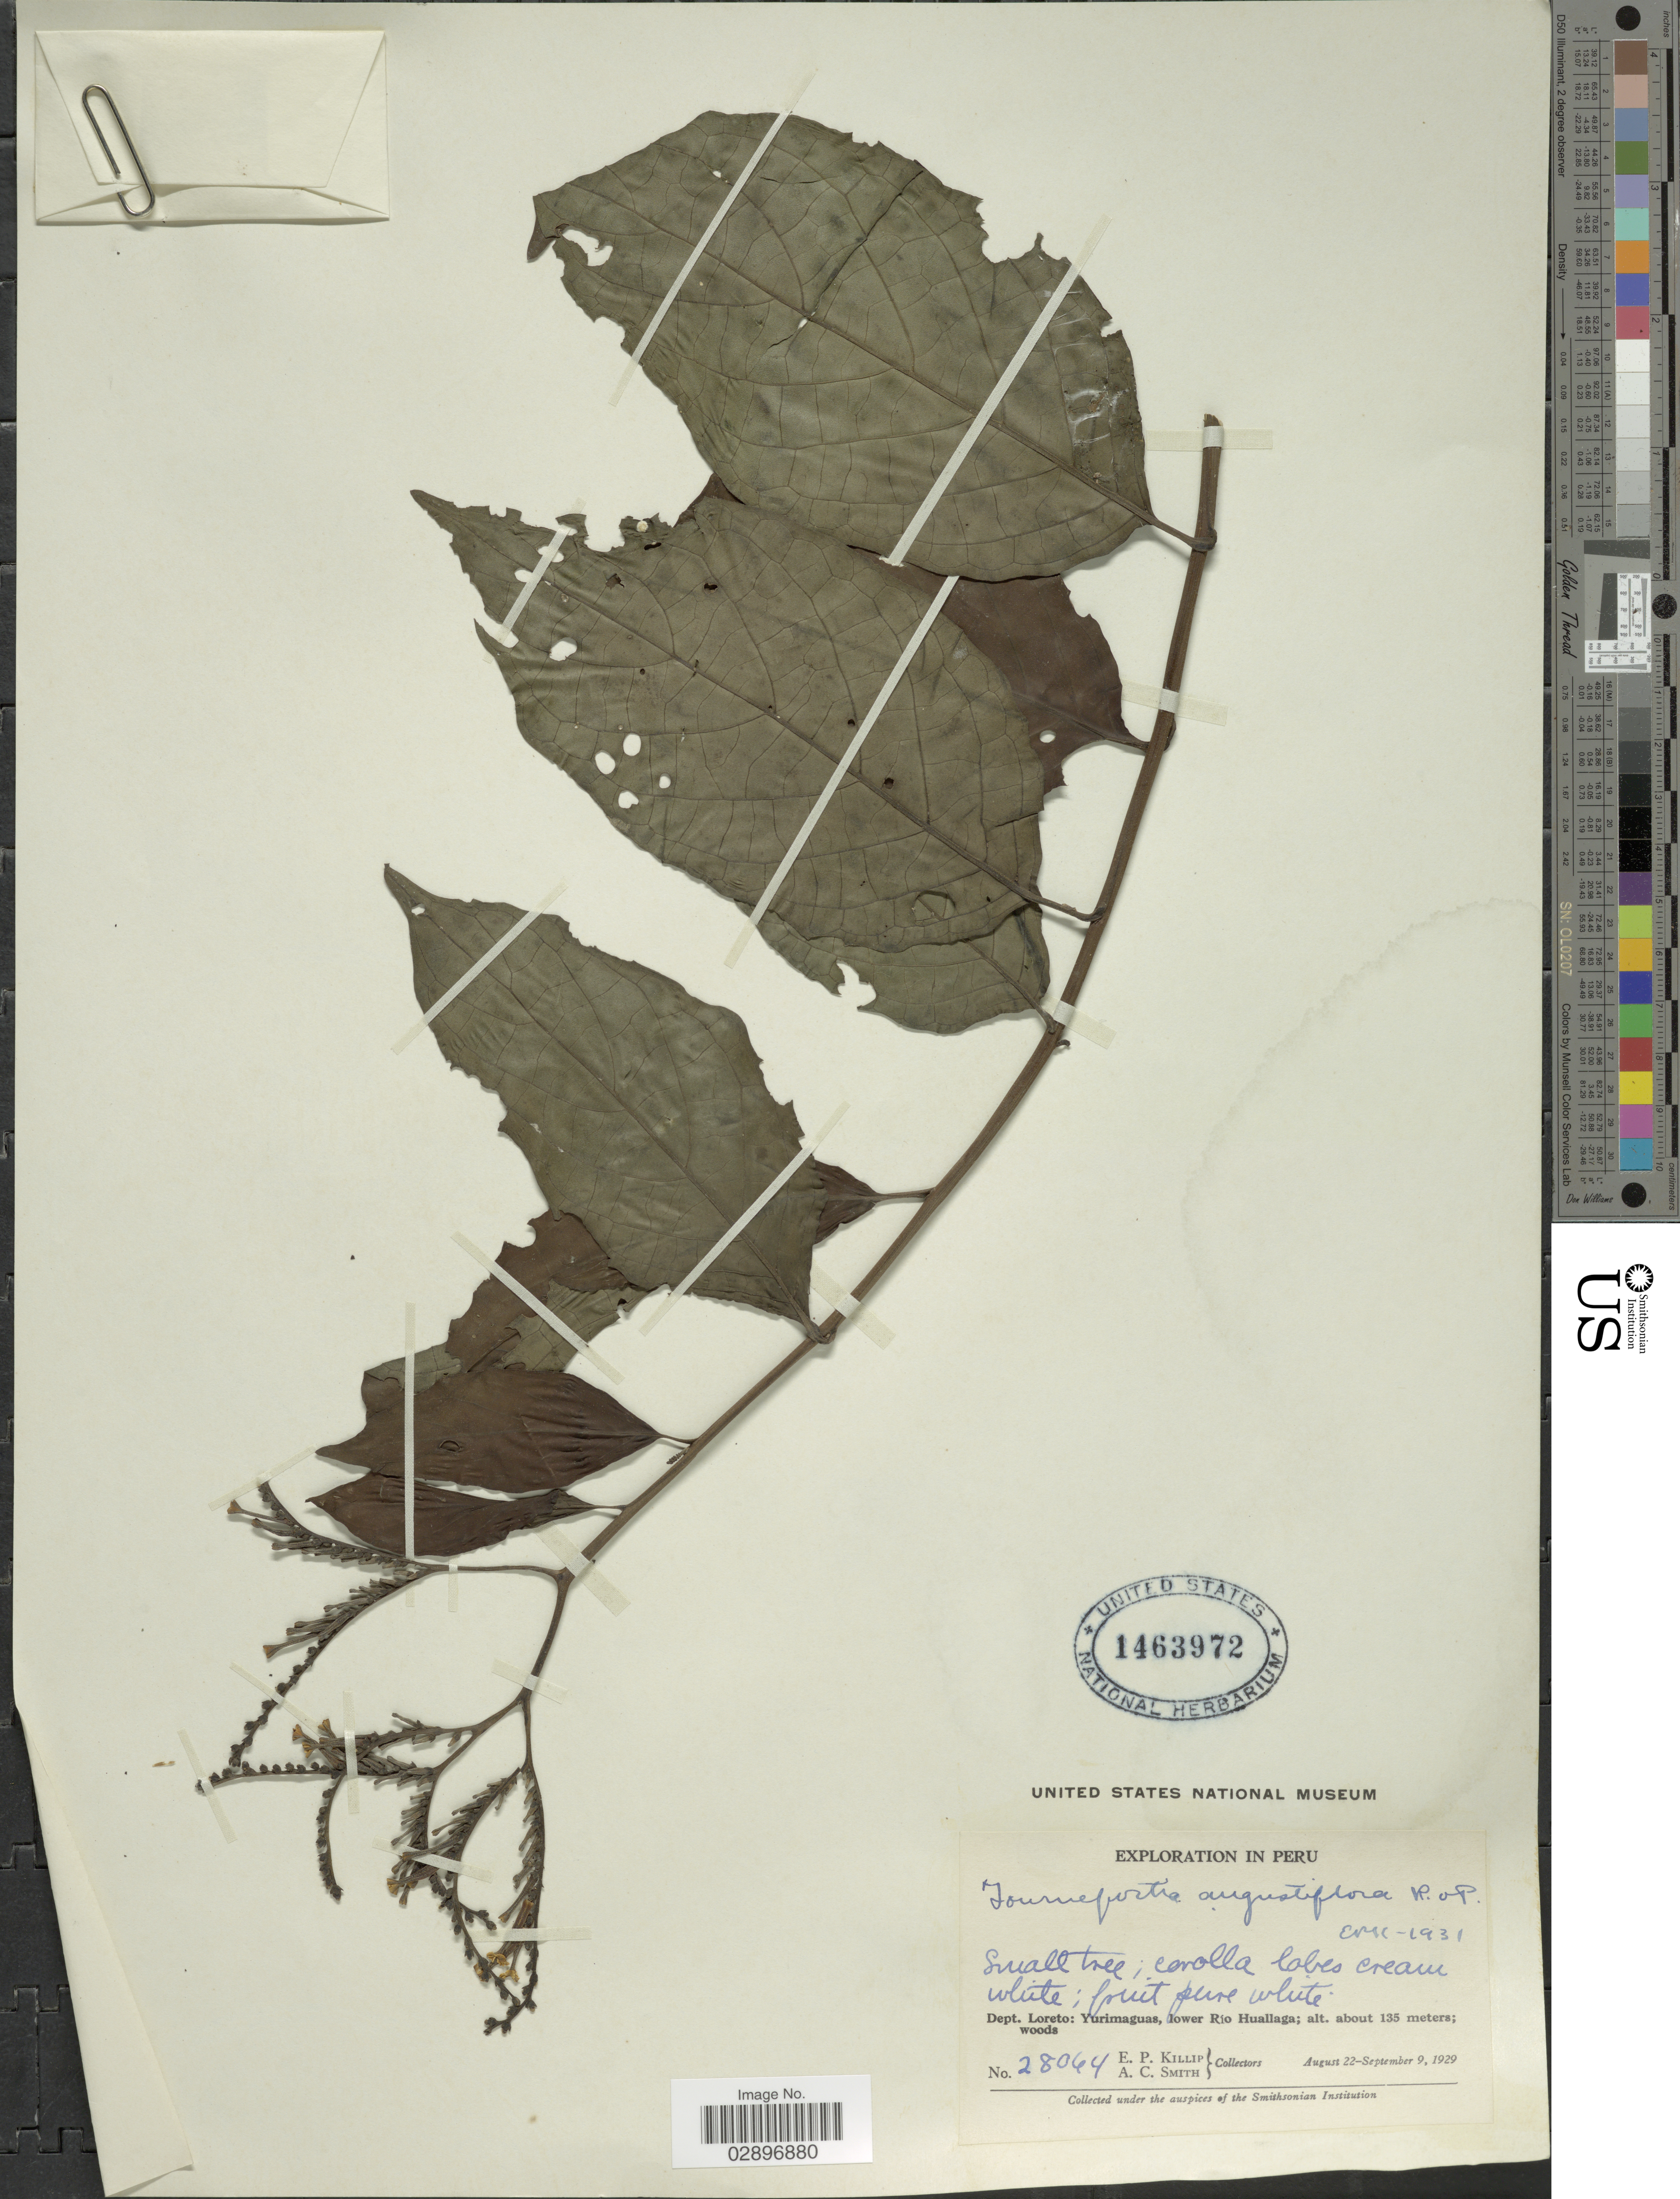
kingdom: Plantae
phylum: Tracheophyta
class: Magnoliopsida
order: Boraginales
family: Heliotropiaceae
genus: Tournefortia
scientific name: Tournefortia angustiflora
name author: Ruiz & Pav.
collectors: E. P. Killip & A. C. Smith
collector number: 28064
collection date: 1929-08-22/1929-09-09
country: Peru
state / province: Loreto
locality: Dept. Loreto: Yurimaguas, lower Rio Huallaga.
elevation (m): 135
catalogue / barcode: US 1463972